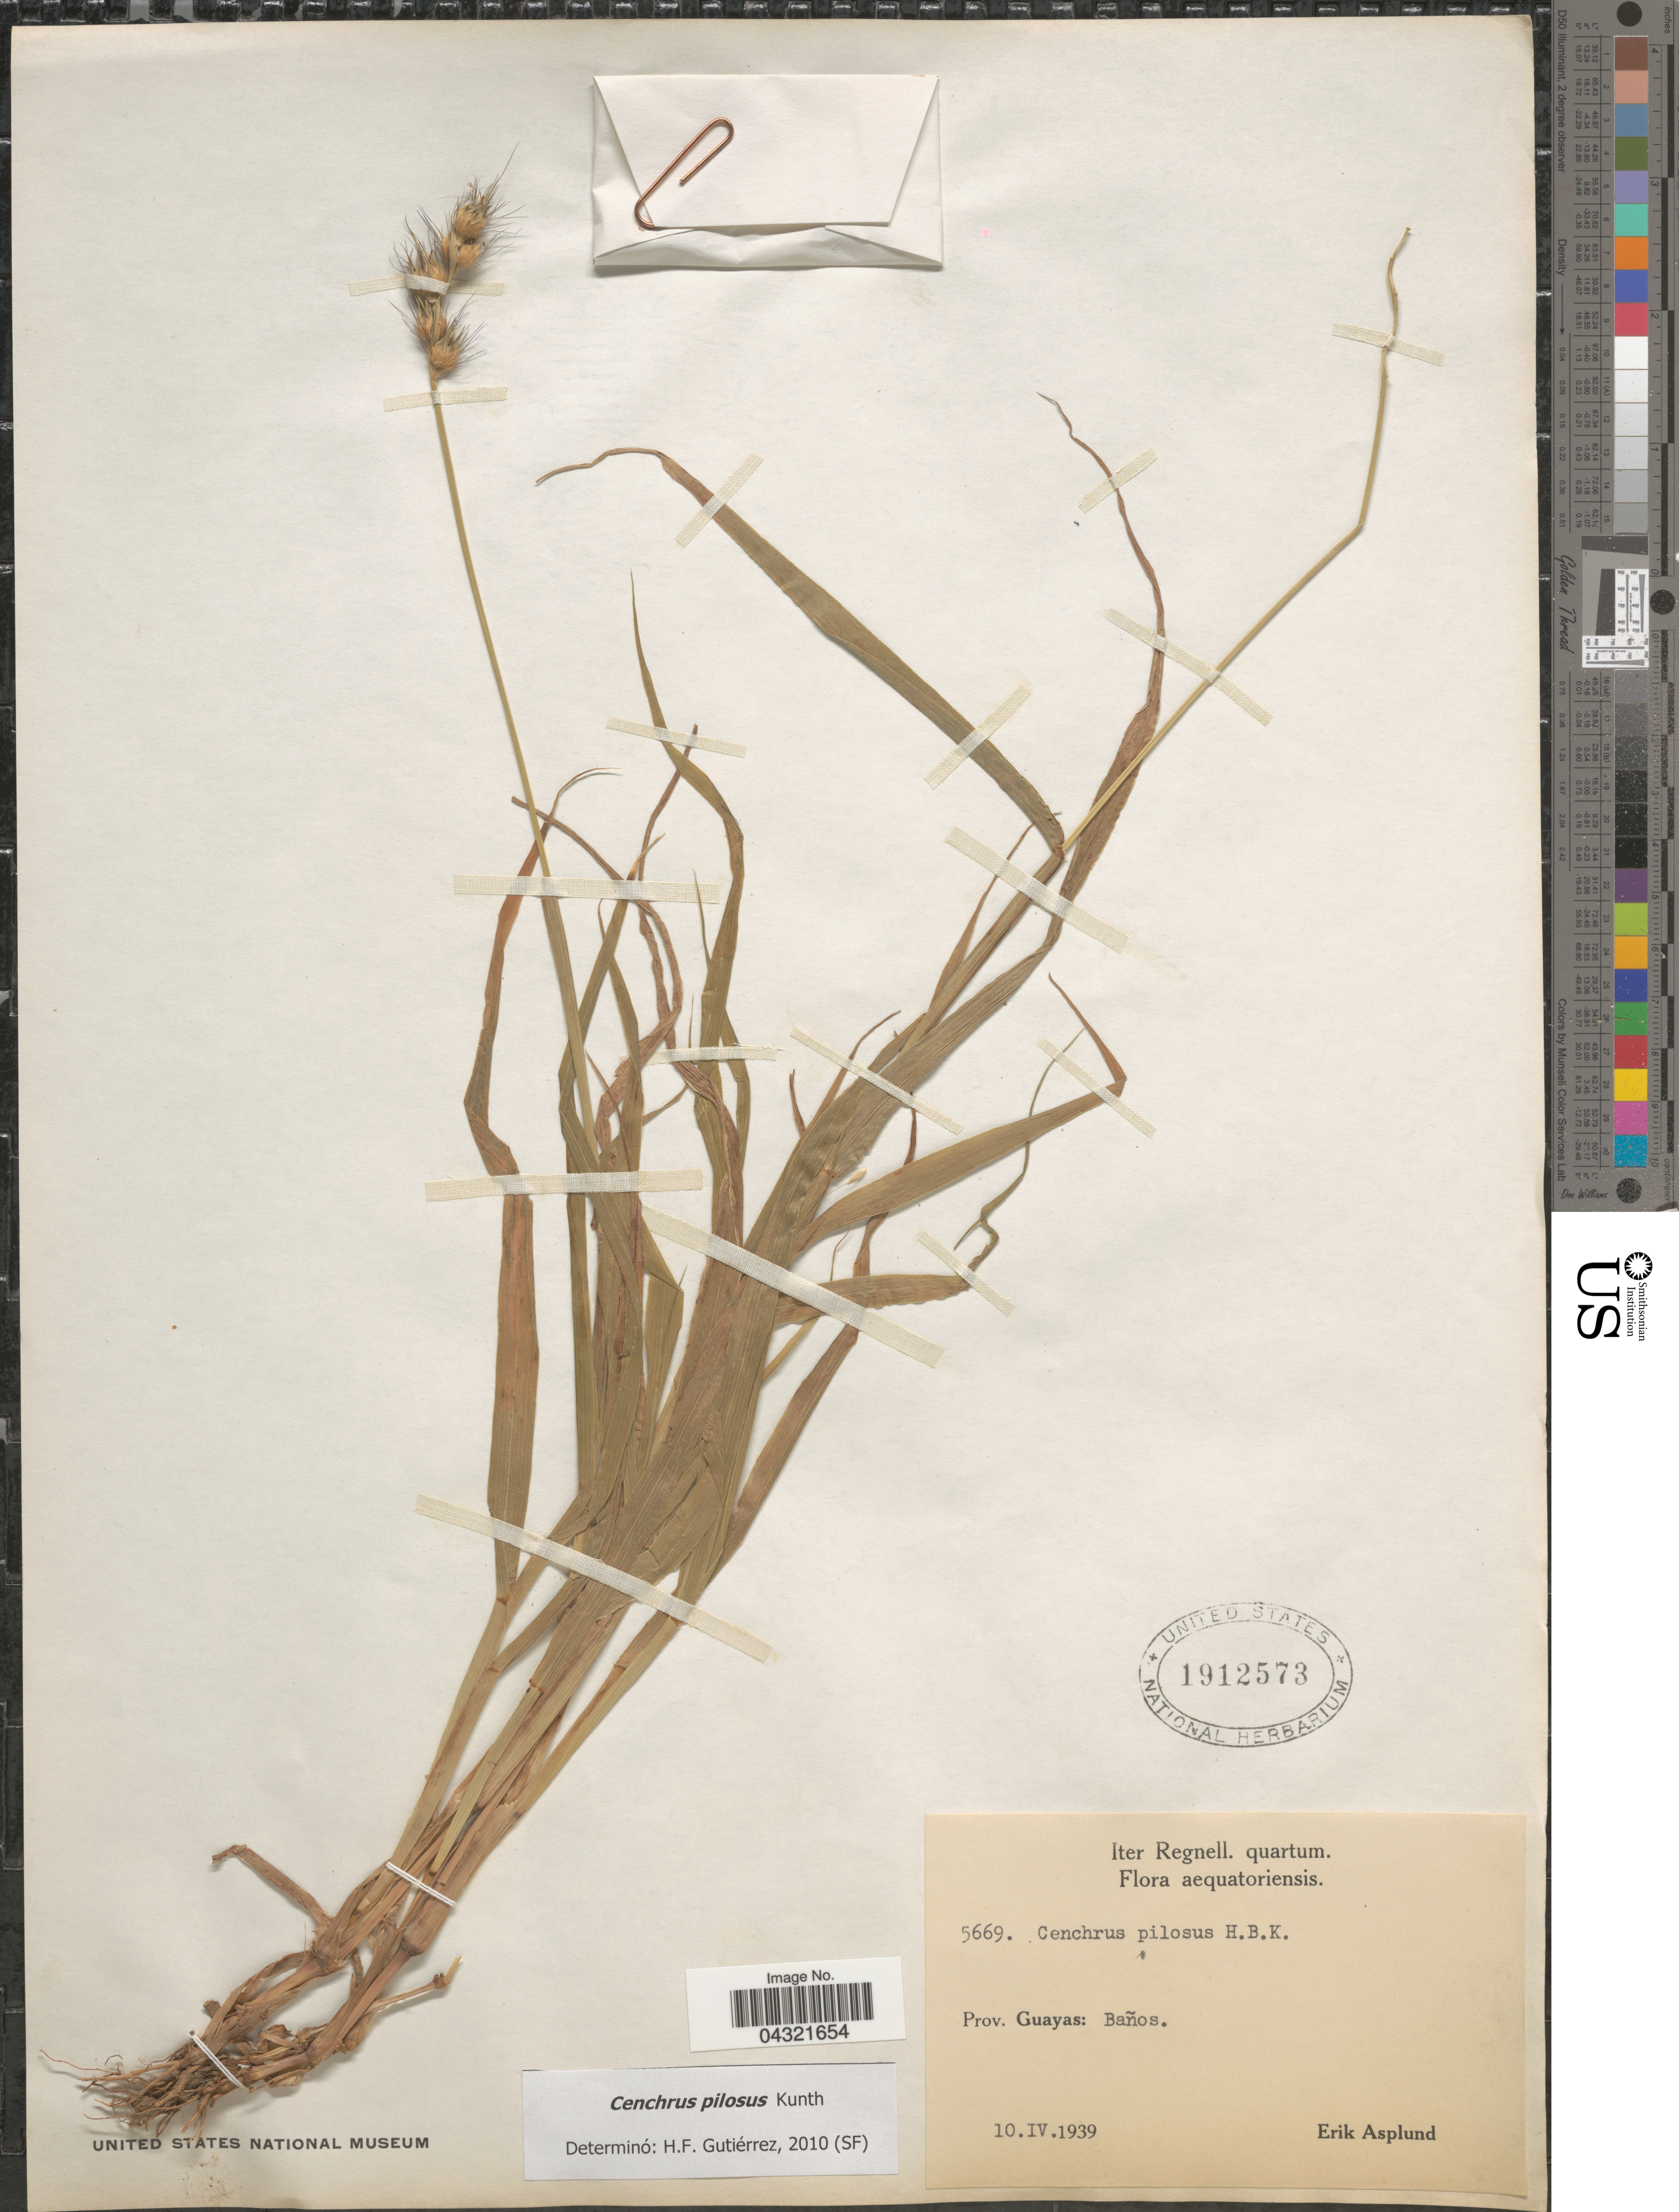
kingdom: Plantae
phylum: Tracheophyta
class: Liliopsida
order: Poales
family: Poaceae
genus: Cenchrus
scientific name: Cenchrus pilosus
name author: Kunth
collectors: E. Asplund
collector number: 5669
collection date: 1939-04-10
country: Ecuador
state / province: Guayas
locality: Iter Regnell. quartum. Aequatoriensis. Baños.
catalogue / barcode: US 1912573